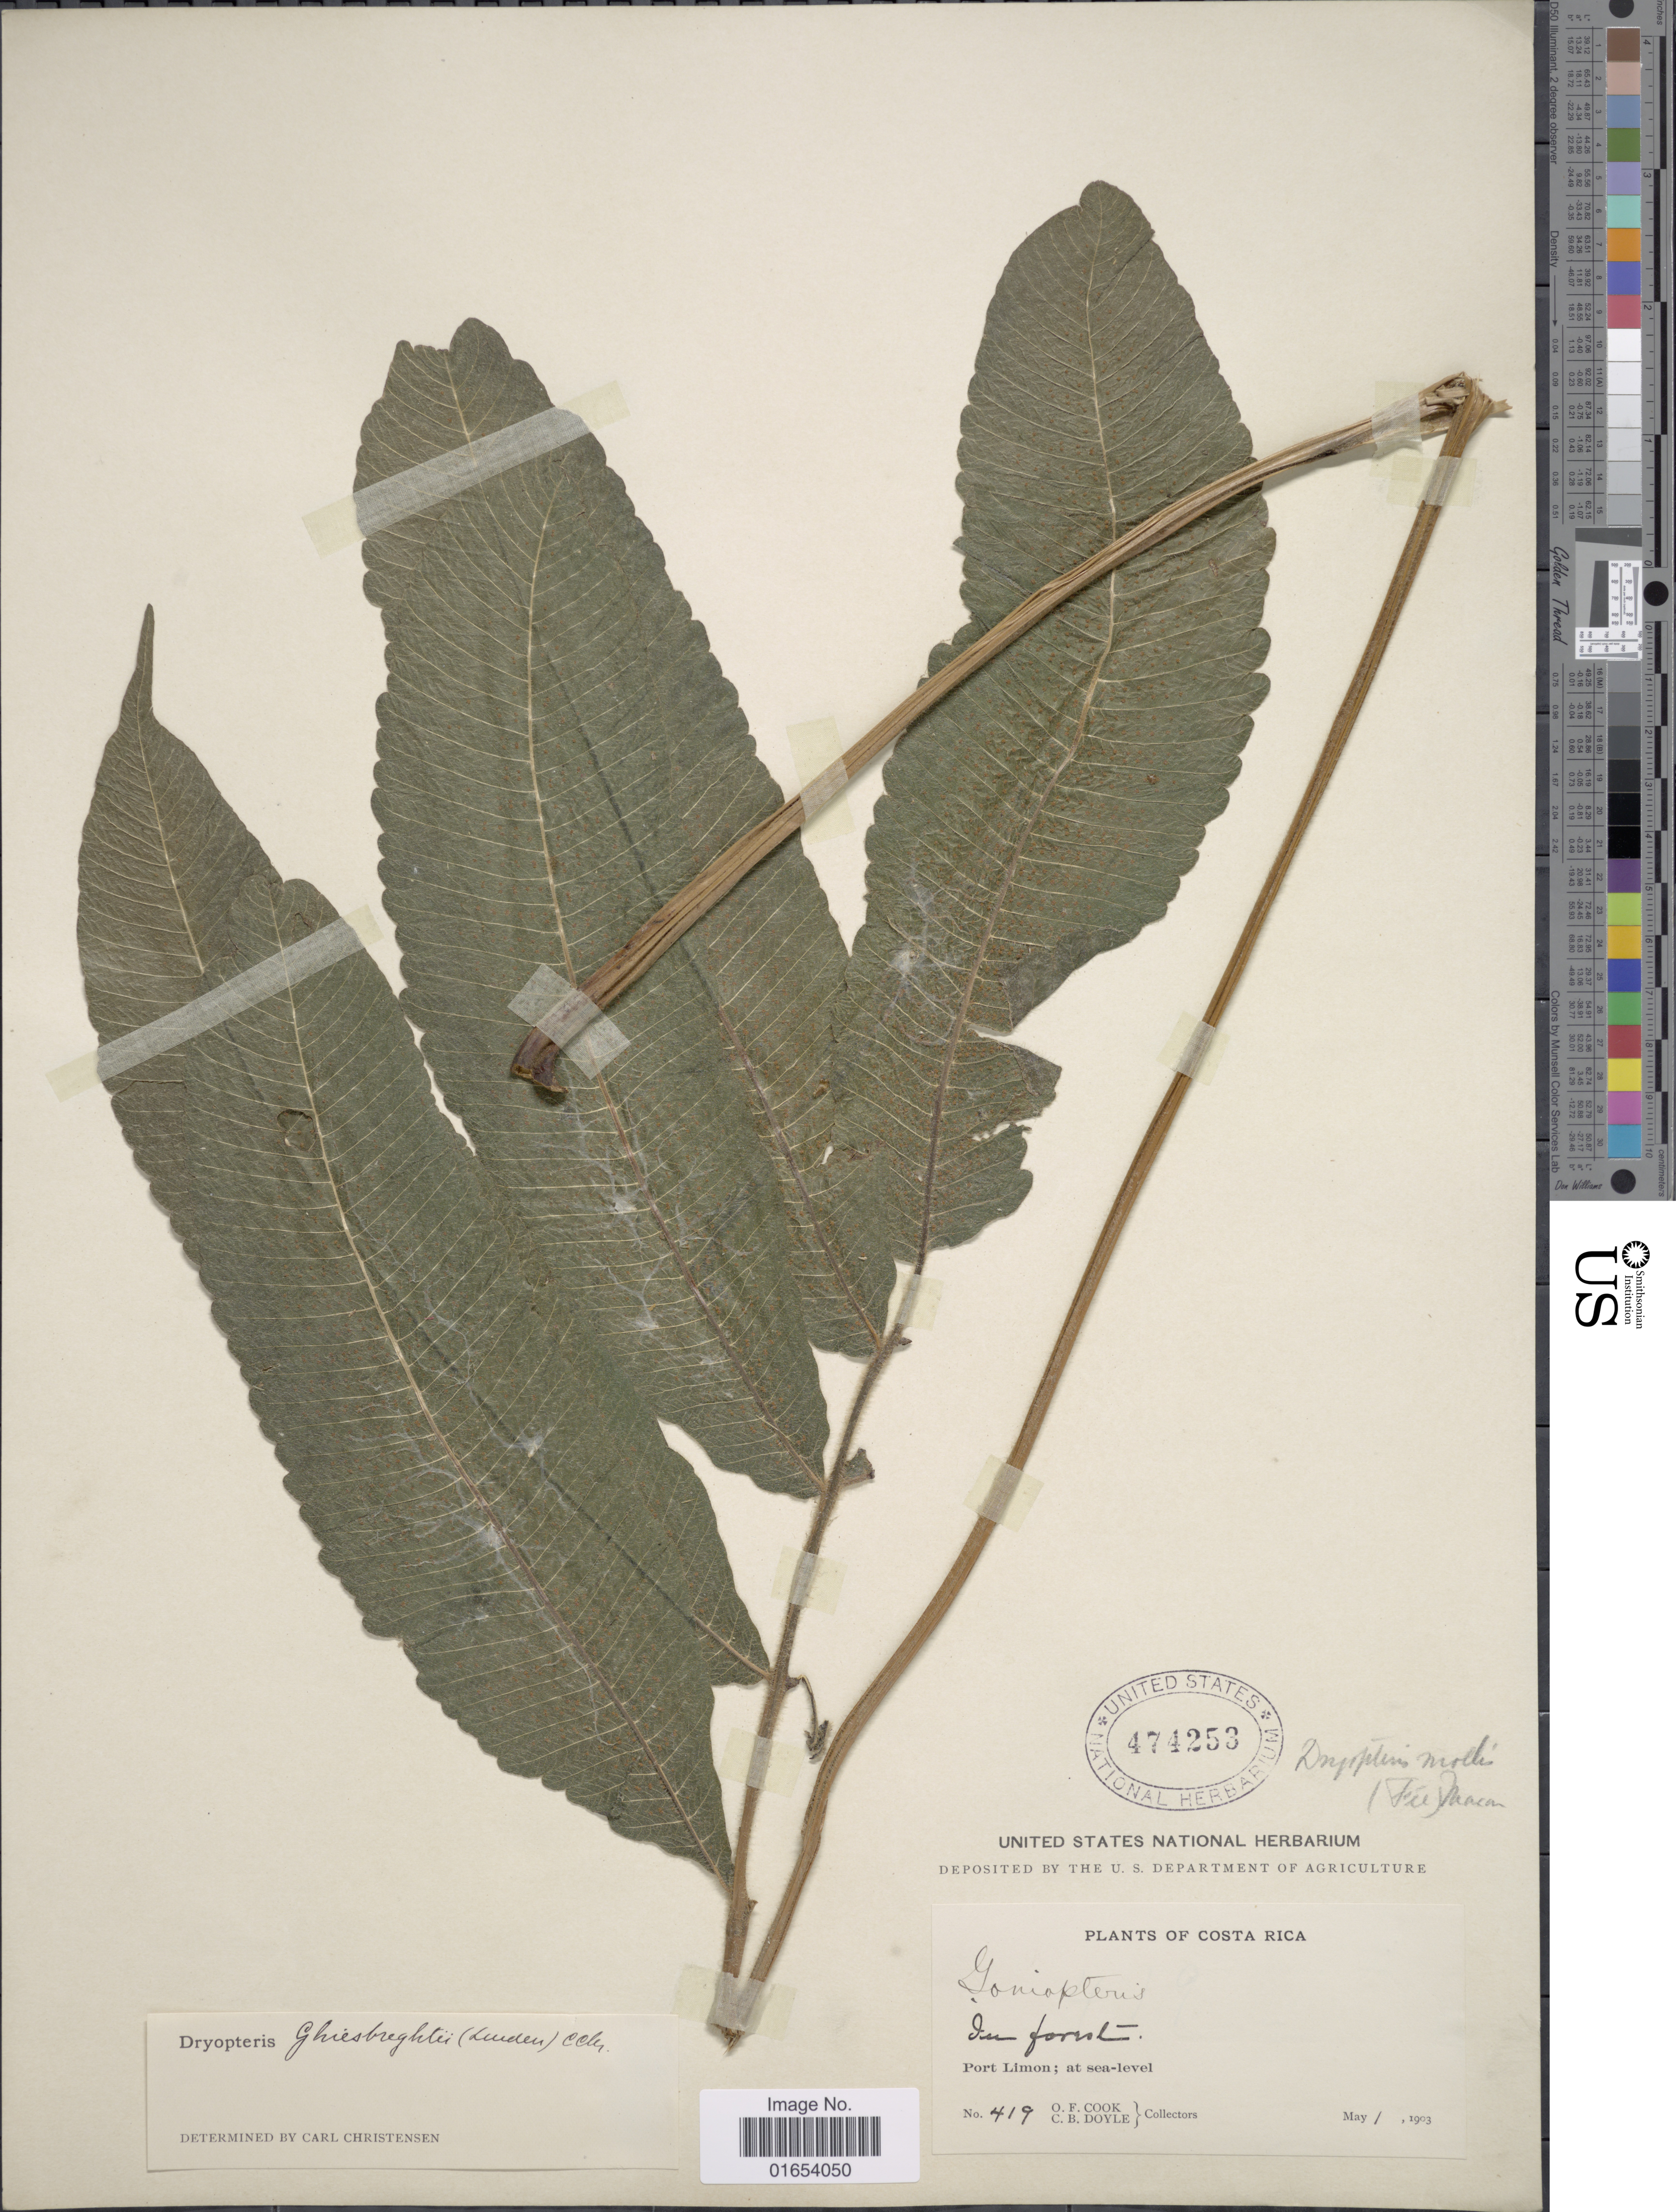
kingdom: Plantae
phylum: Tracheophyta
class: Polypodiopsida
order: Polypodiales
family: Thelypteridaceae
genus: Goniopteris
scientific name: Goniopteris ghiesbreghtii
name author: (Linden) J. Sm.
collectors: O. F. Cook & C. Doyle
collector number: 419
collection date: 1903-05-01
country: Costa Rica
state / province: Limón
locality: Costa Rica, Port Limon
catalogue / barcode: US 474253